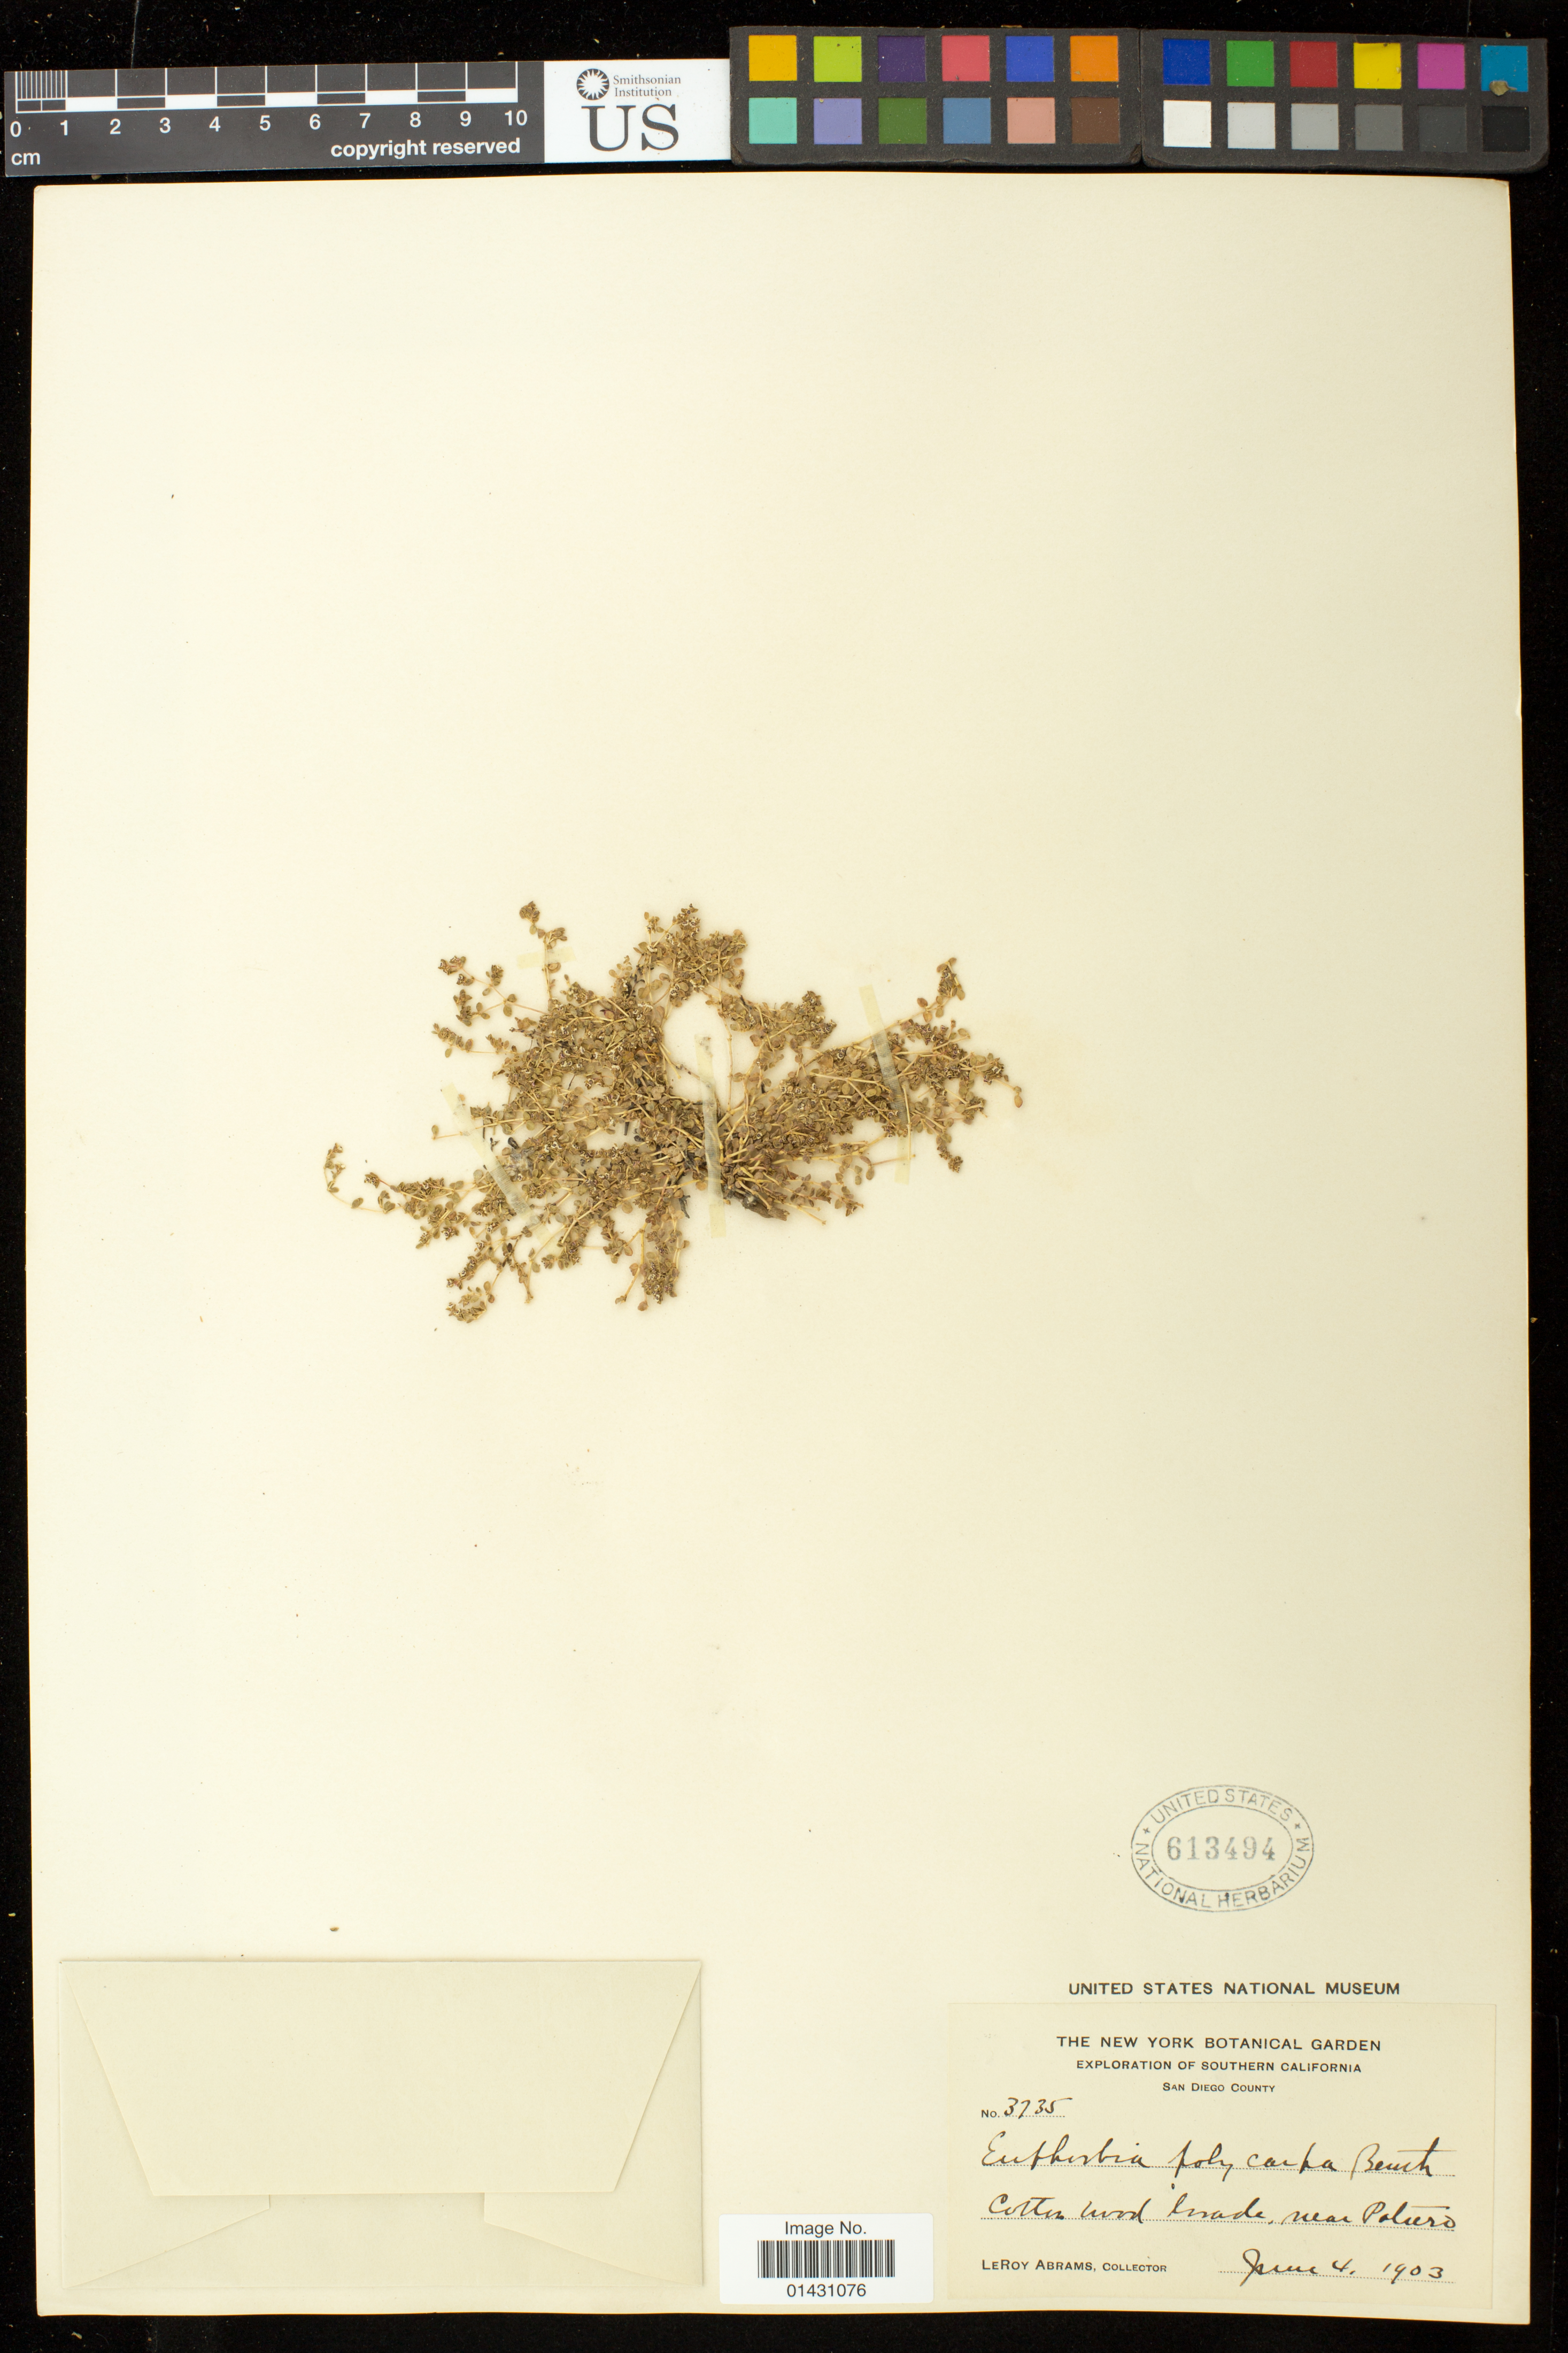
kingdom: Plantae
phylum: Tracheophyta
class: Magnoliopsida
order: Malpighiales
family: Euphorbiaceae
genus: Euphorbia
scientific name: Euphorbia polycarpa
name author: Benth.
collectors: L. Abrams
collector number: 3735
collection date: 1903-06-04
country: United States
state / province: California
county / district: San Diego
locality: Cottonwood Cascade, near Potrero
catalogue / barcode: US 613494